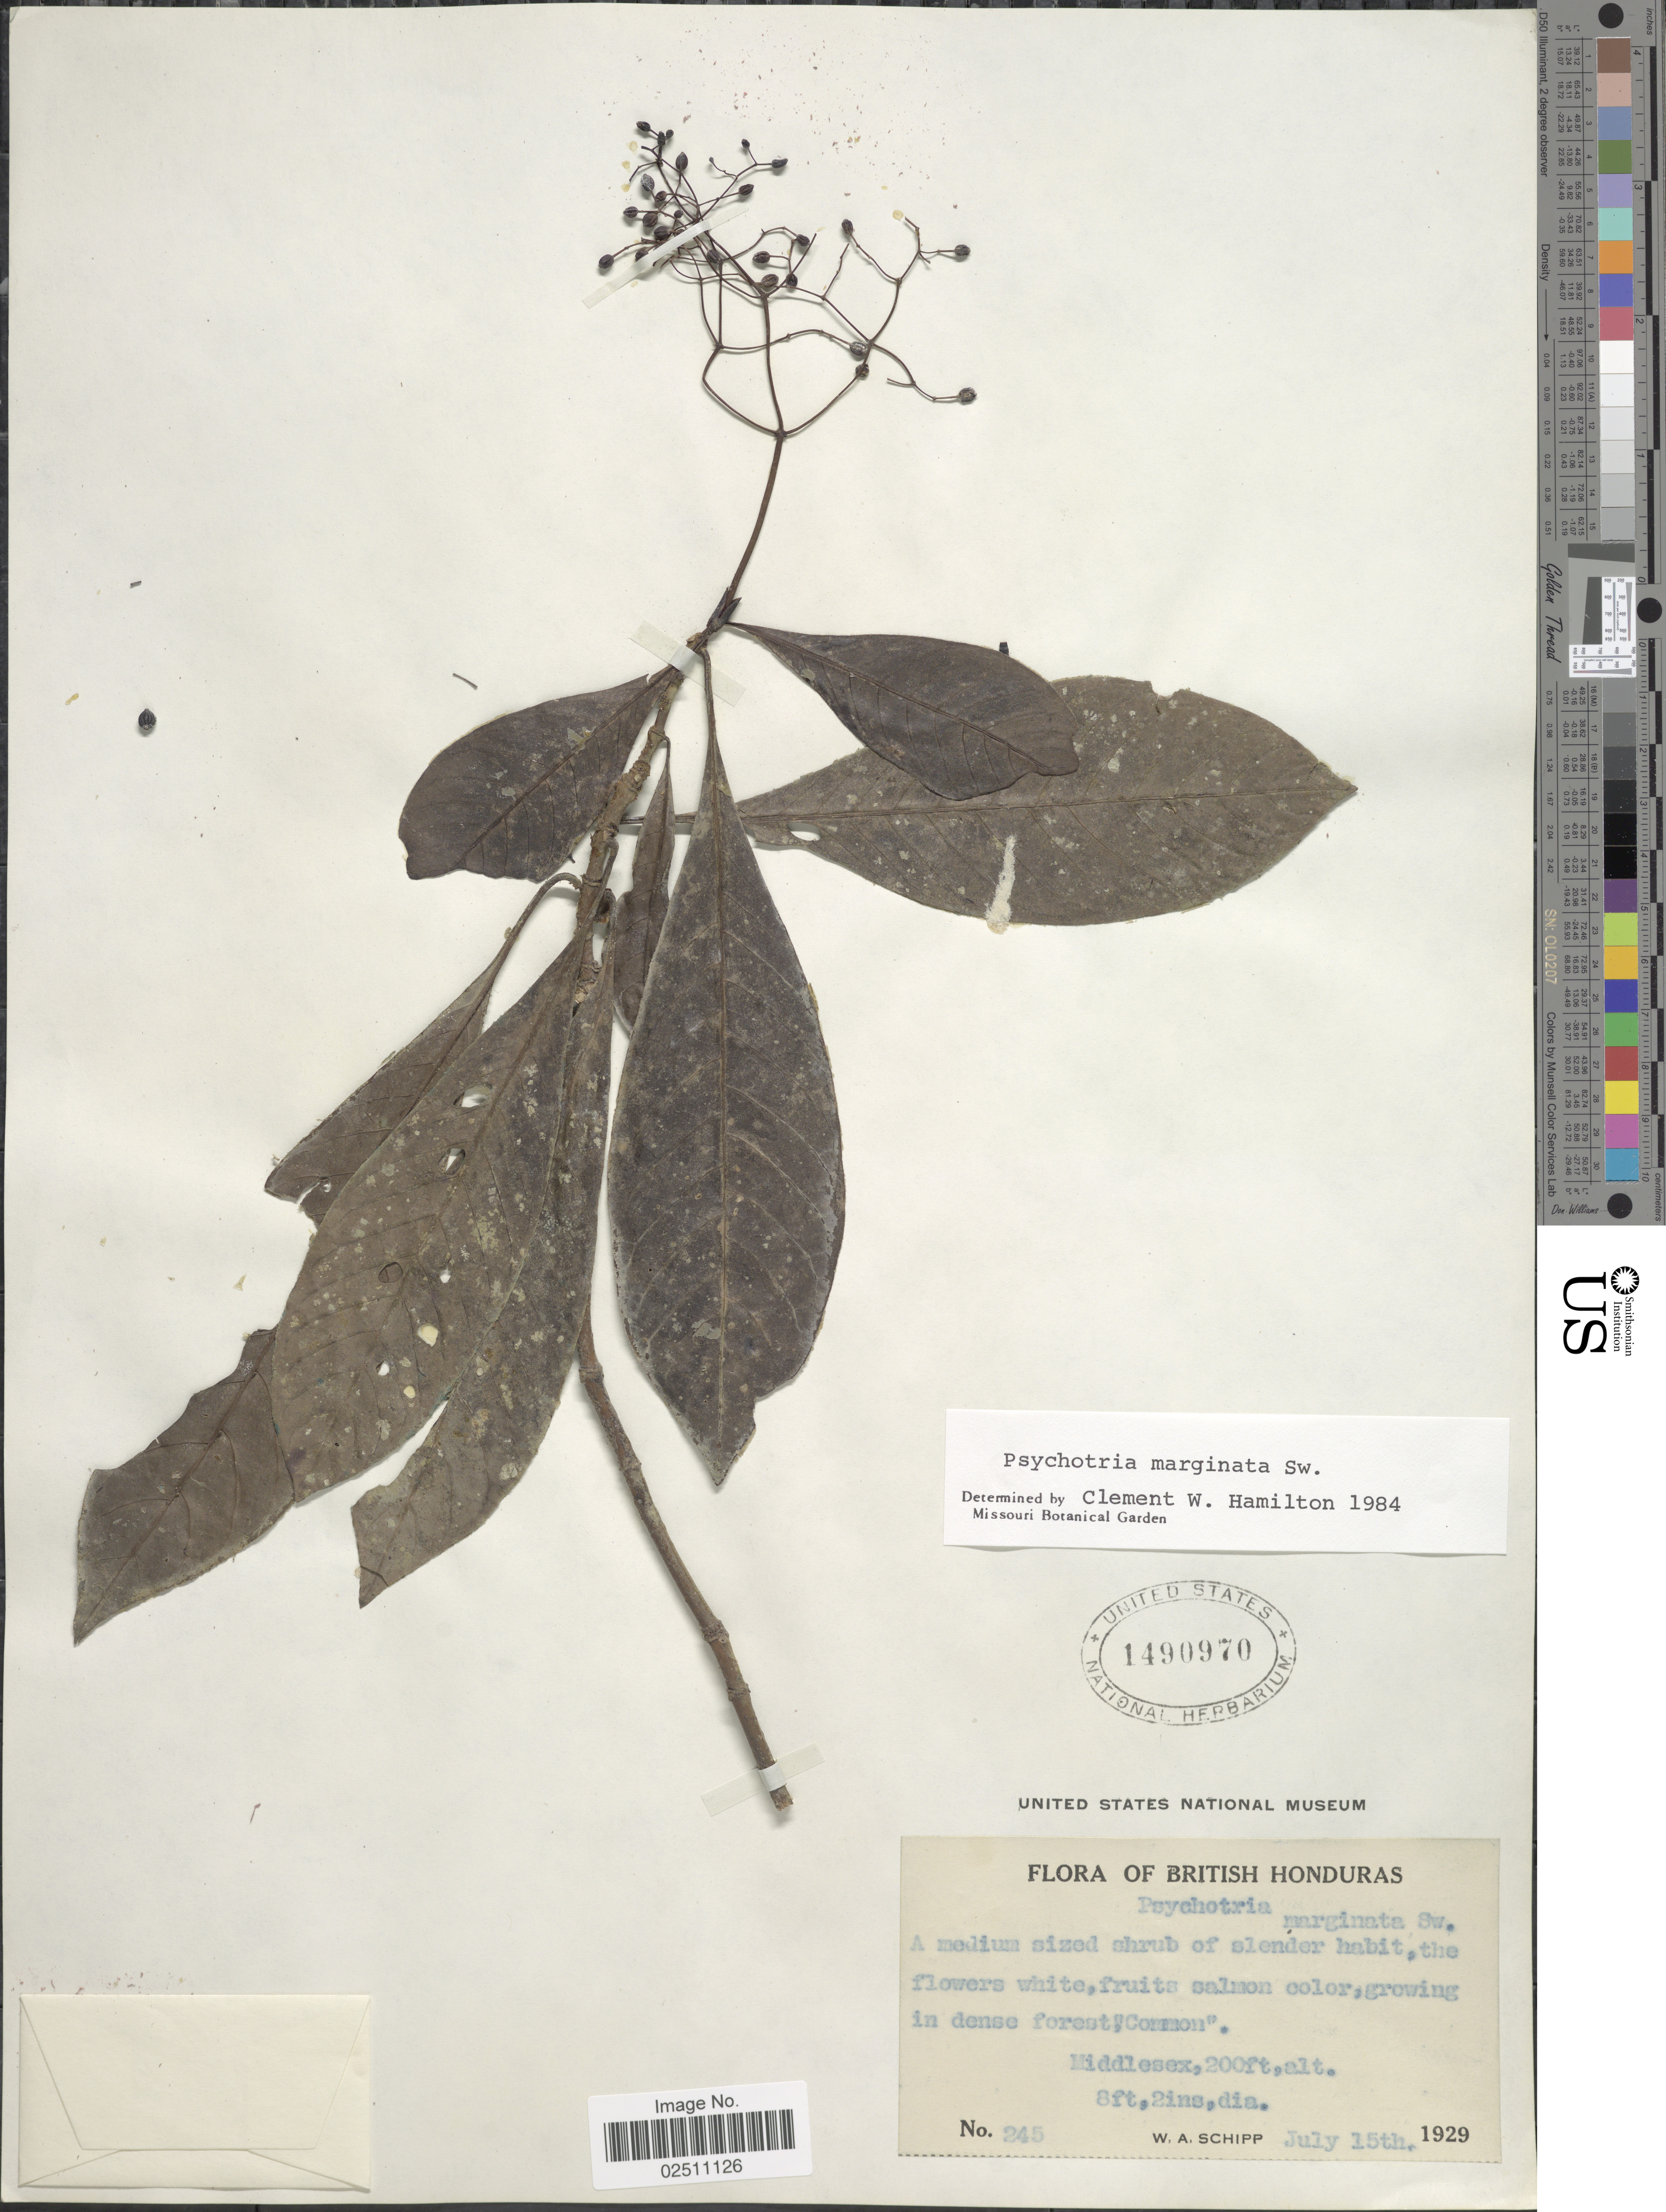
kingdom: Plantae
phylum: Tracheophyta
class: Magnoliopsida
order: Gentianales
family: Rubiaceae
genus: Psychotria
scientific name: Psychotria marginata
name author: Sw.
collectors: W. Schipp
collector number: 245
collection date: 1929-07-15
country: Belize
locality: British Honduras, Middlesex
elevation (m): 61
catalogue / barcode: US 1490970